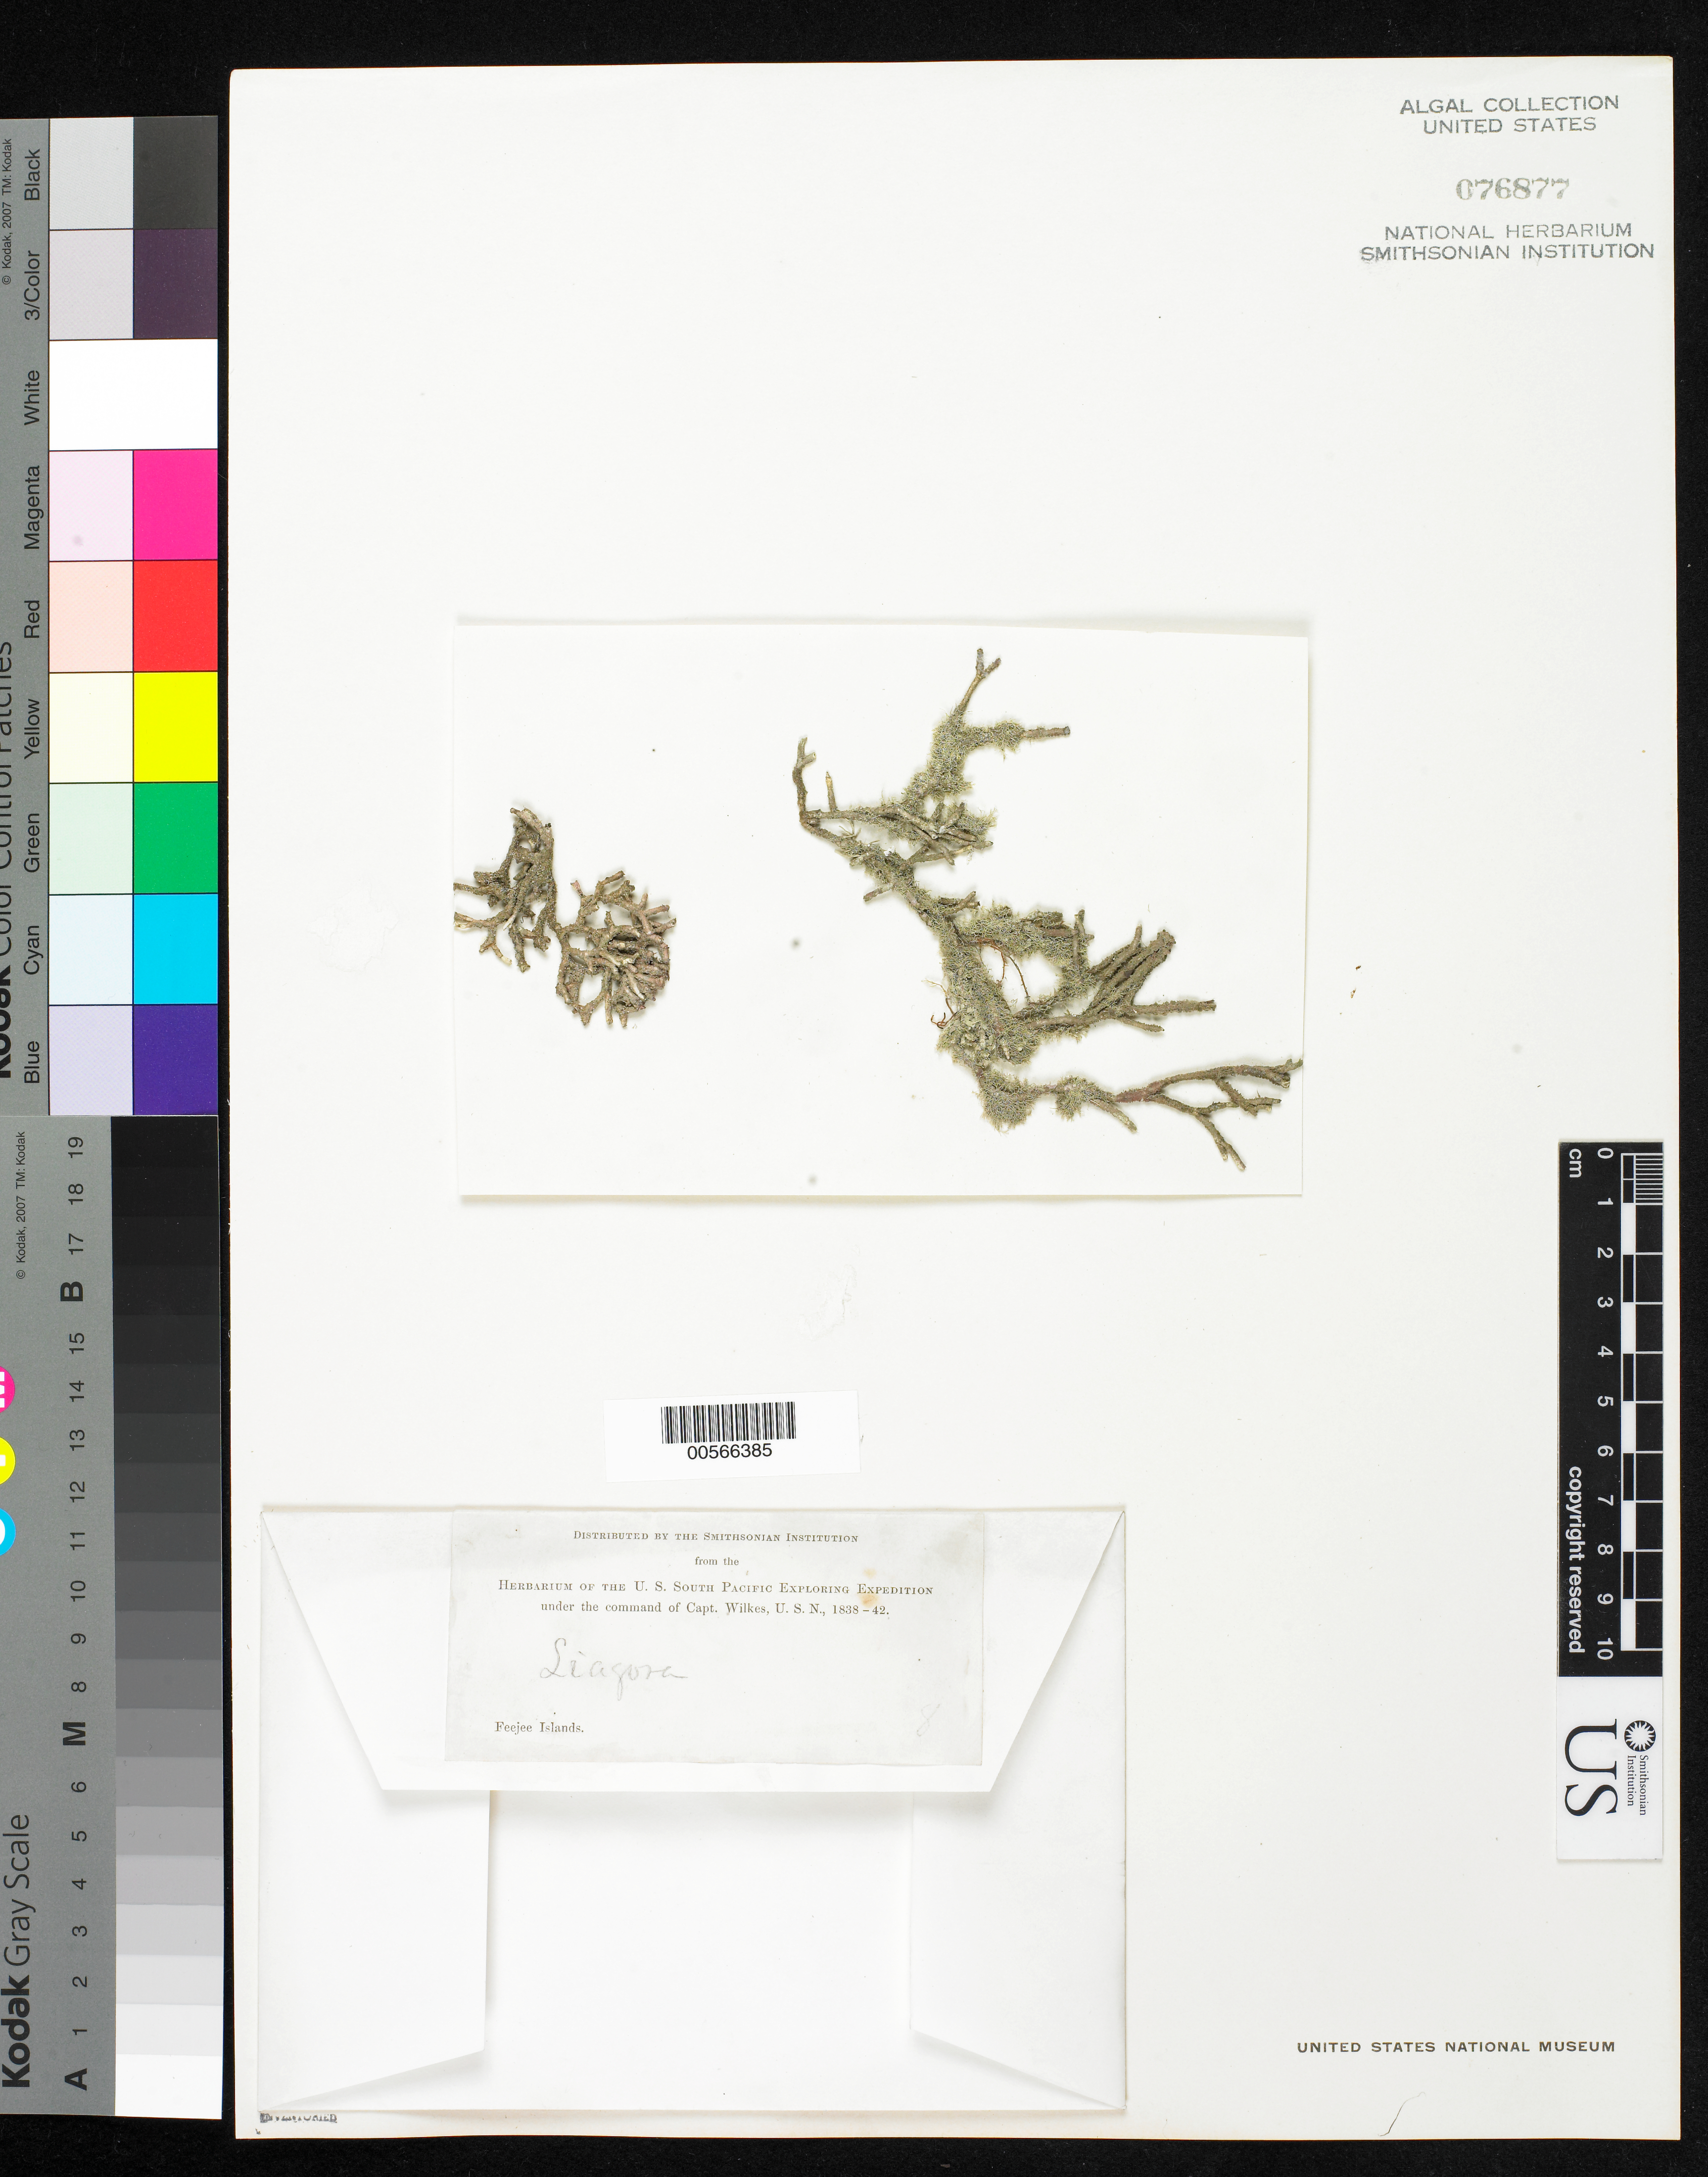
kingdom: Plantae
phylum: Rhodophyta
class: Florideophyceae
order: Nemaliales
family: Liagoraceae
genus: Liagora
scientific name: Liagora sp.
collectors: W. D. Brackenridge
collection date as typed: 1840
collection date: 1840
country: Fiji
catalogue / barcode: US 76877